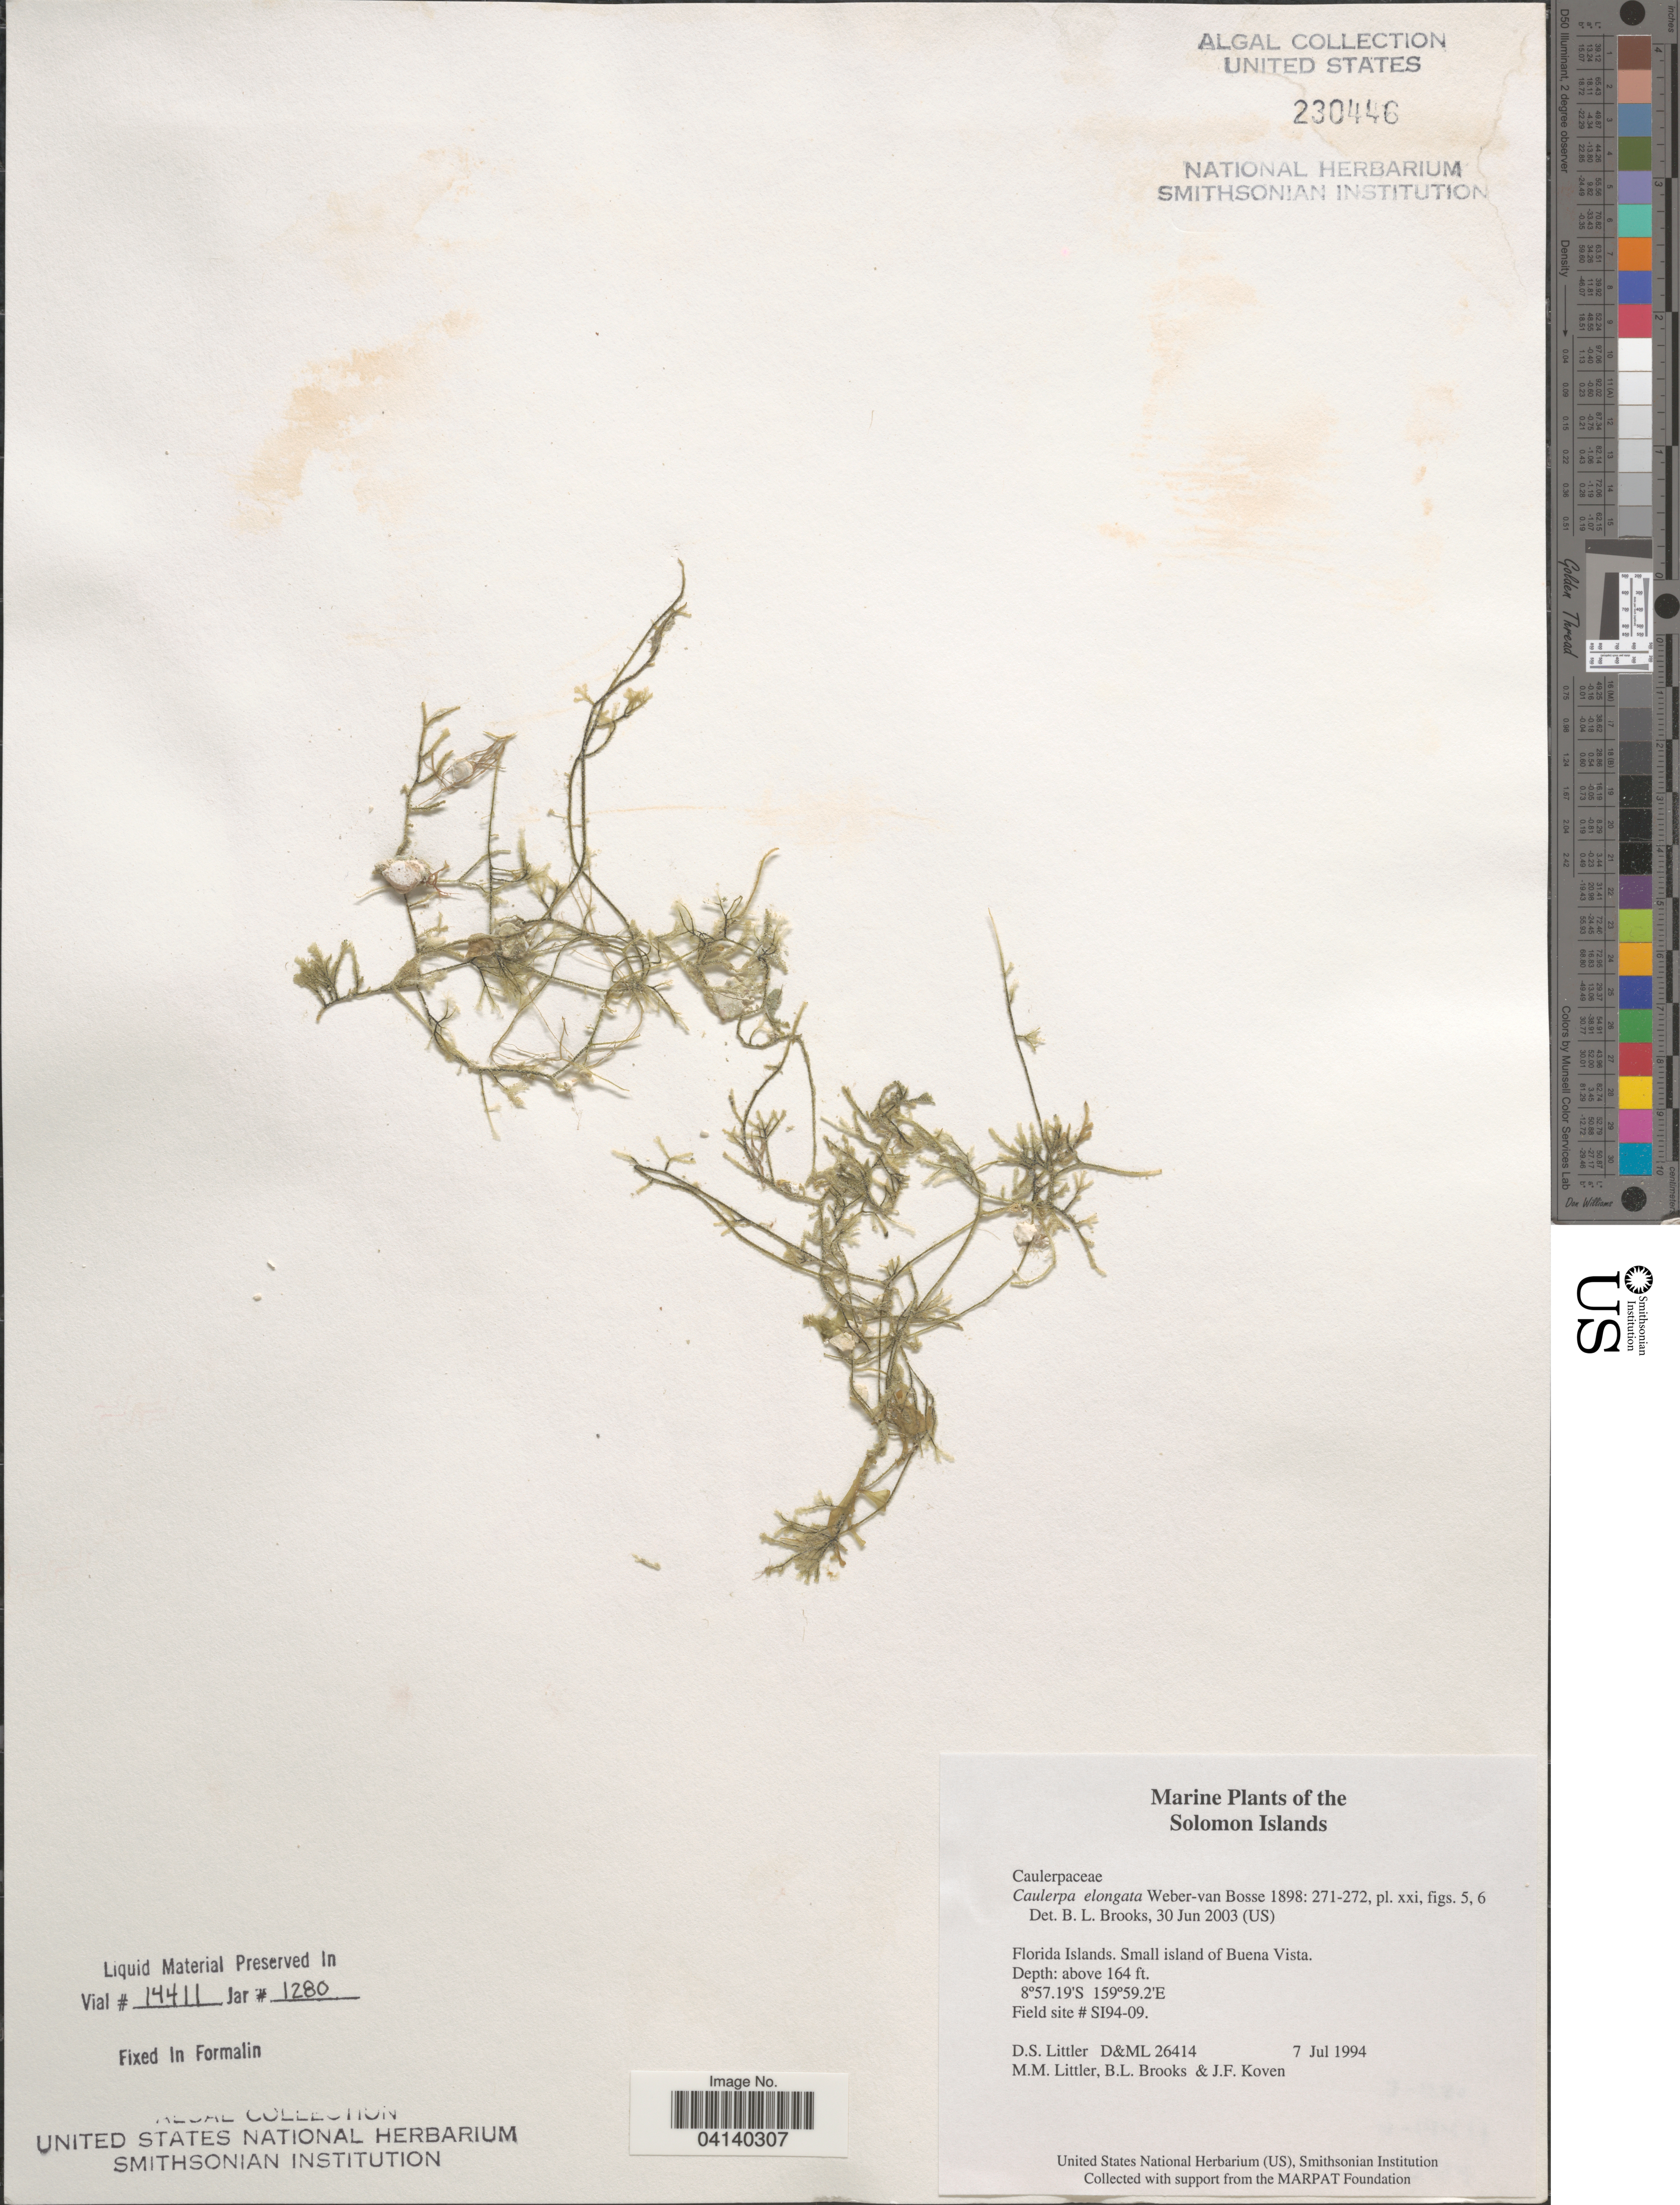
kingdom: Plantae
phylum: Chlorophyta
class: Ulvophyceae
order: Bryopsidales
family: Caulerpaceae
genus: Caulerpa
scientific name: Caulerpa elongata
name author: Weber Bosse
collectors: D. S. Littler, B. Brooks & J. Koven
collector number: D&ML26414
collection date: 1994-07-07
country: Solomon Islands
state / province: Solomon Islands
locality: Florida Islands. Small island of Buena Vista. Field site # SI94-09.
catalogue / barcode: US 230446